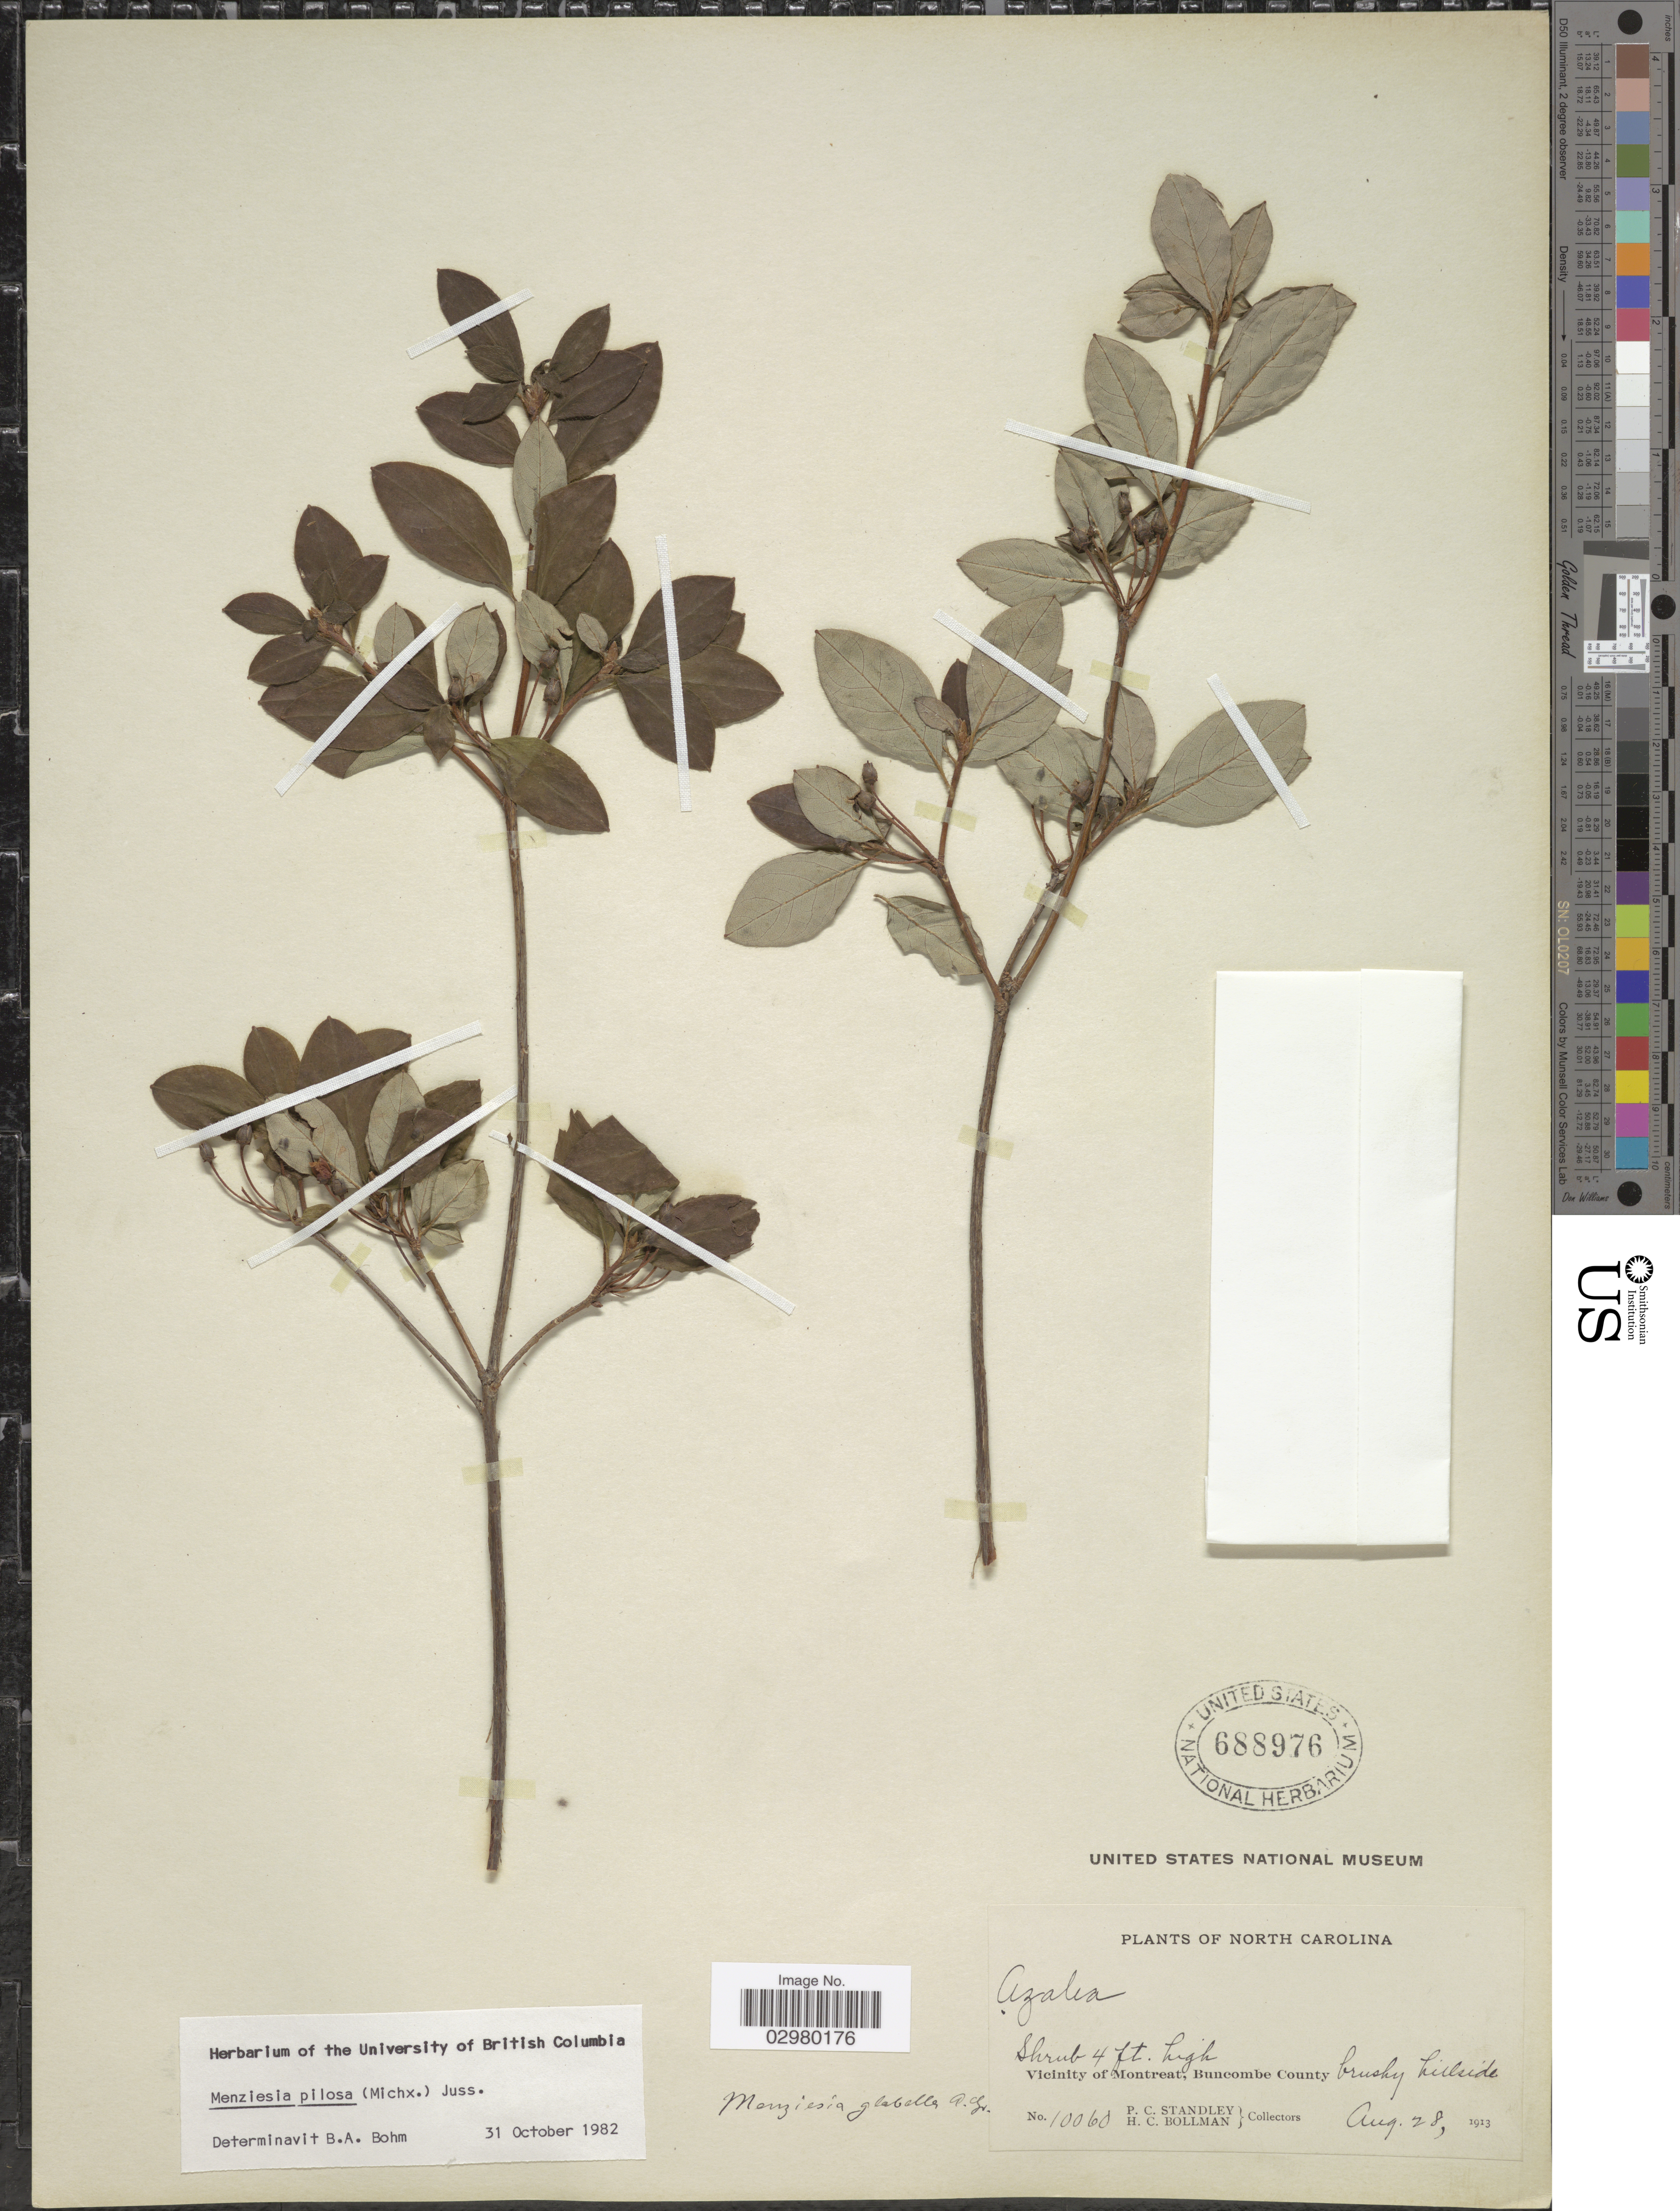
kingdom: Plantae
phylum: Tracheophyta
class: Magnoliopsida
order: Ericales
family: Ericaceae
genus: Menziesia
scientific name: Menziesia pilosa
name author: (Michx.) Juss.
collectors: P. C. Standley & H. C. Bollman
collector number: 10060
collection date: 1913-08-28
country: United States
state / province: North Carolina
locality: Vicinity of Montreat, Buncombe County brushy hillside.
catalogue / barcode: US 688976